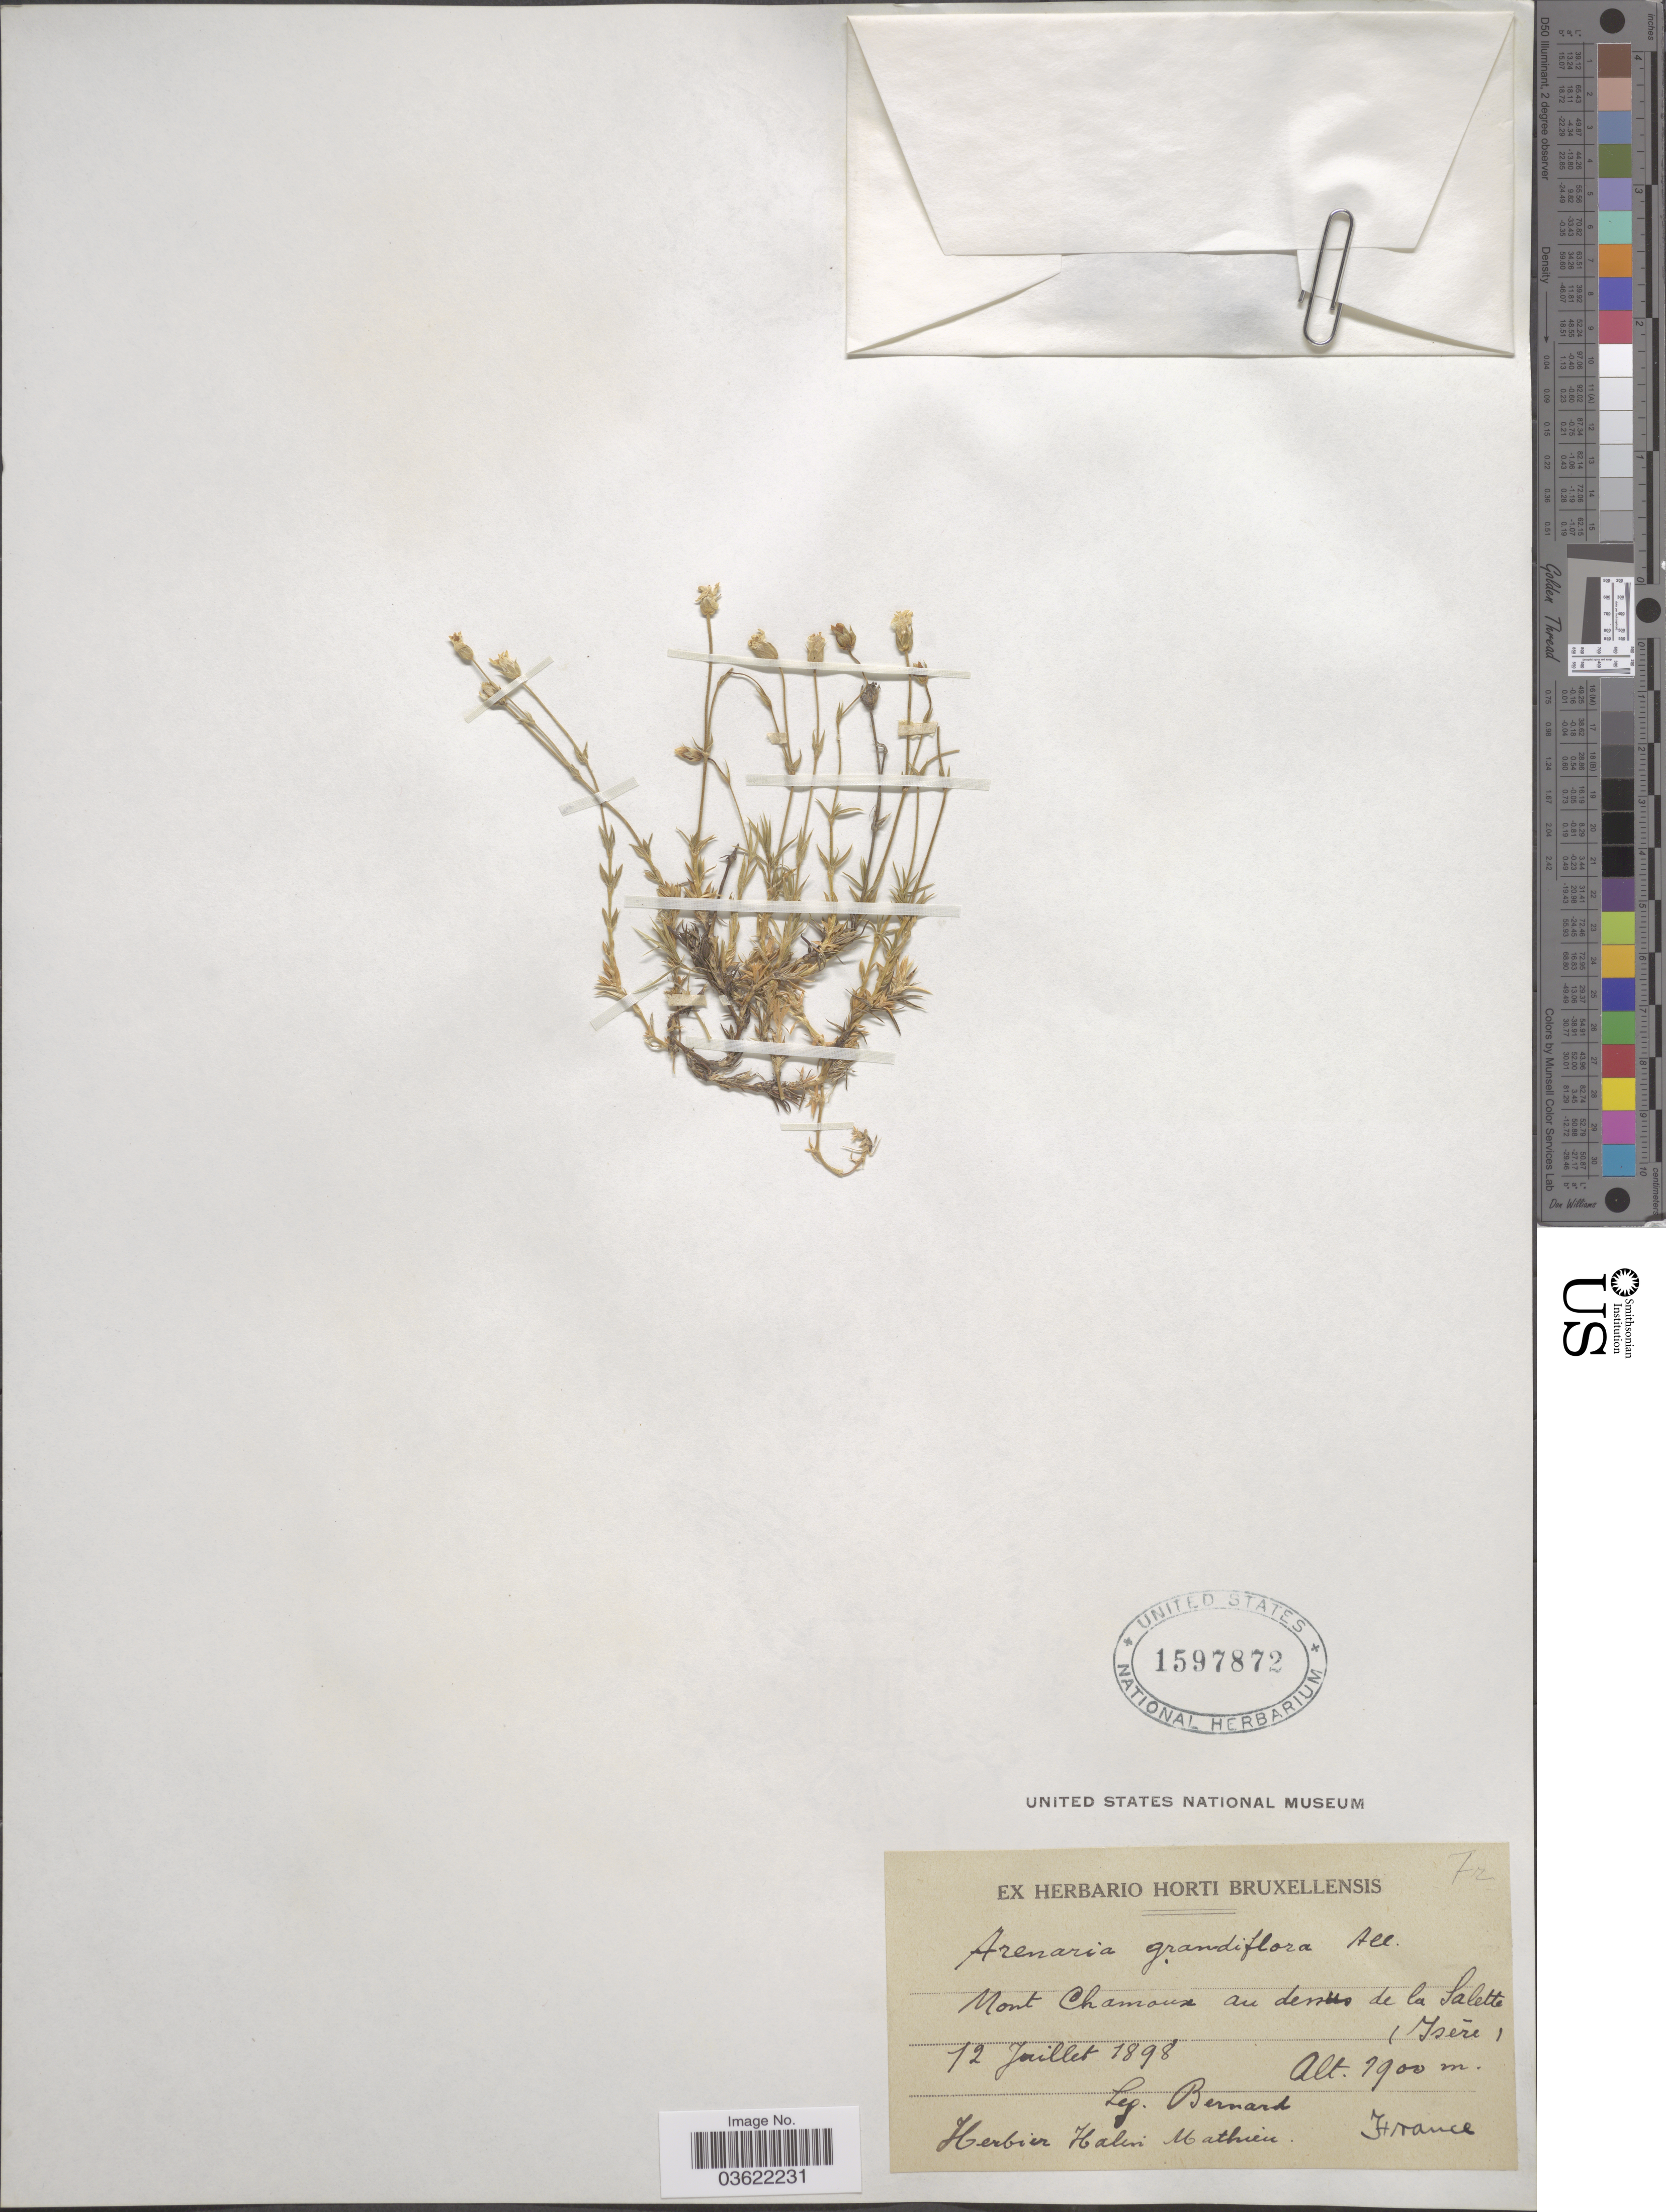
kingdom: Plantae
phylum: Tracheophyta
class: Magnoliopsida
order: Caryophyllales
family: Caryophyllaceae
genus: Arenaria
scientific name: Arenaria grandiflora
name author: L.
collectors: -. Bernard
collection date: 1898-07-12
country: France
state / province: Auvergne-Rhône-Alpes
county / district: Isère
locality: Mont Chamoux au dessus de la Salette (Isēre).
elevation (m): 1900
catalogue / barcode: US 1597872